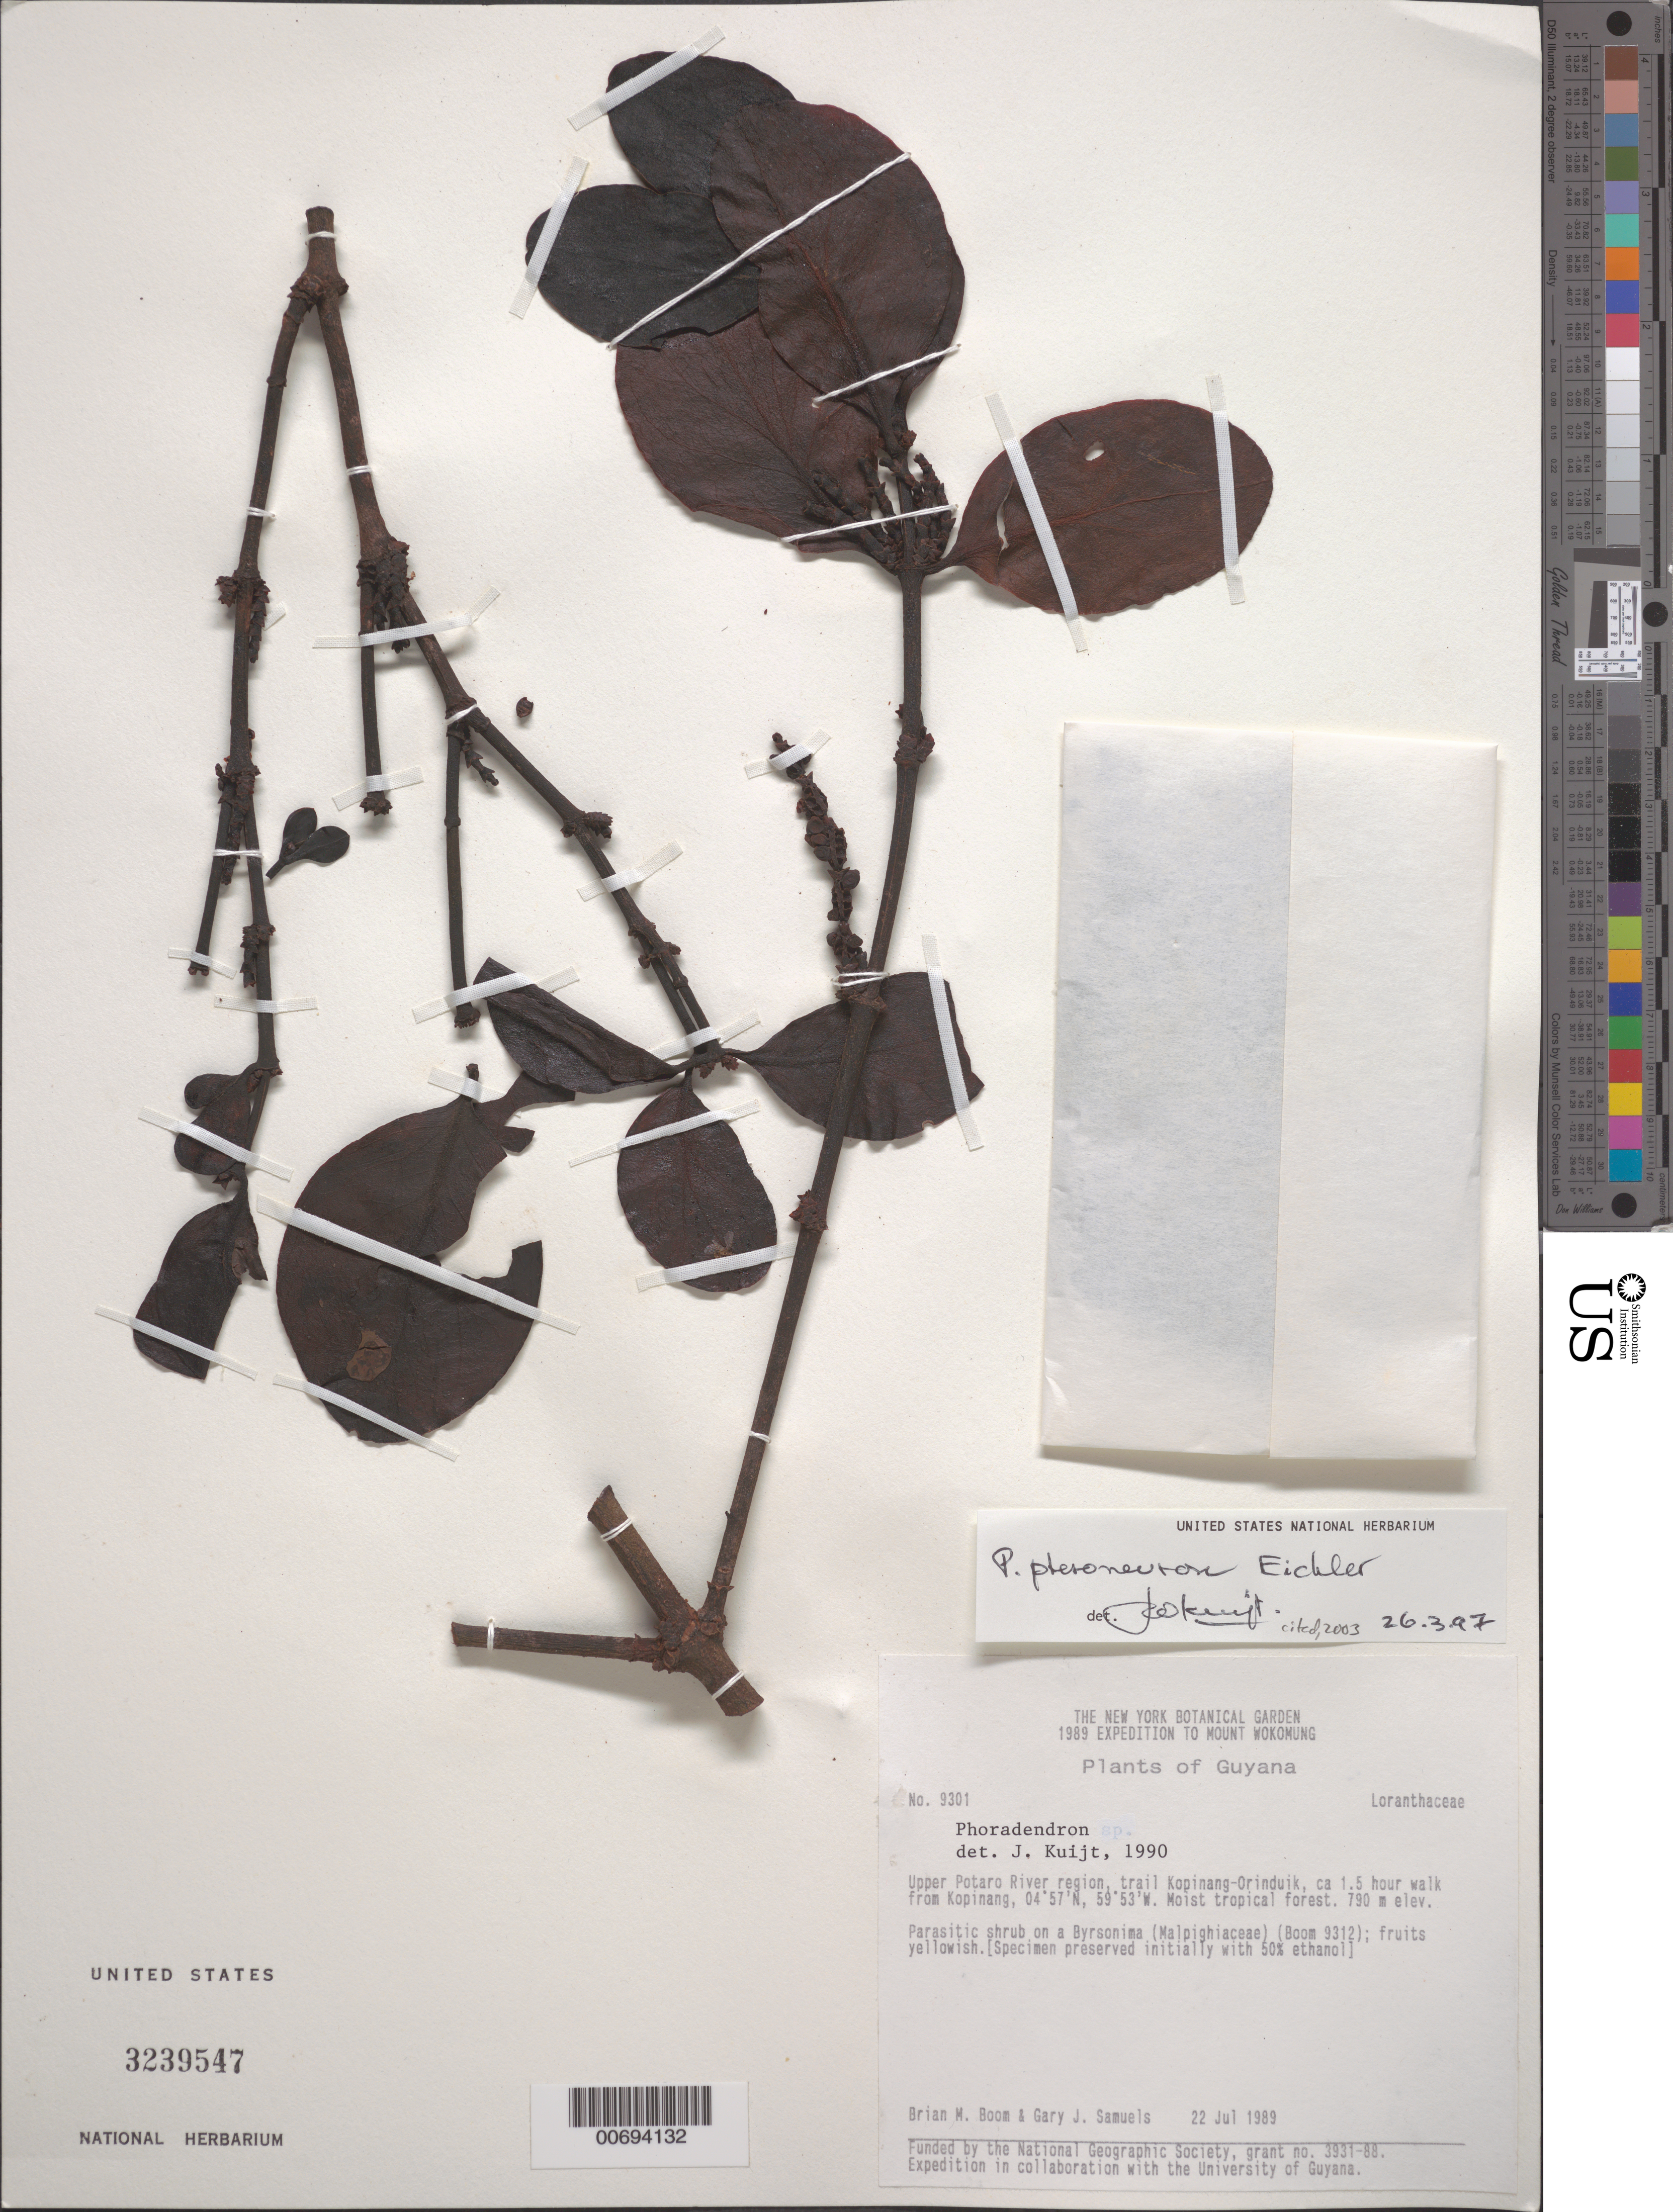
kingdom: Plantae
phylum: Tracheophyta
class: Magnoliopsida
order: Santalales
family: Viscaceae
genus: Phoradendron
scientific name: Phoradendron pteroneuron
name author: Eichler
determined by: Kuijt, Job, (CANADA)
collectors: B. M. Boom & G. Samuels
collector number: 9301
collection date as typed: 22-Jul-89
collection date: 1989-07-22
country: Guyana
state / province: Potaro-Siparuni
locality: Kopinang-Orinduik trail, ca. 1.5 hour walk to Kopinang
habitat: Moist Tropical forest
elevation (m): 790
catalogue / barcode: US 3239547